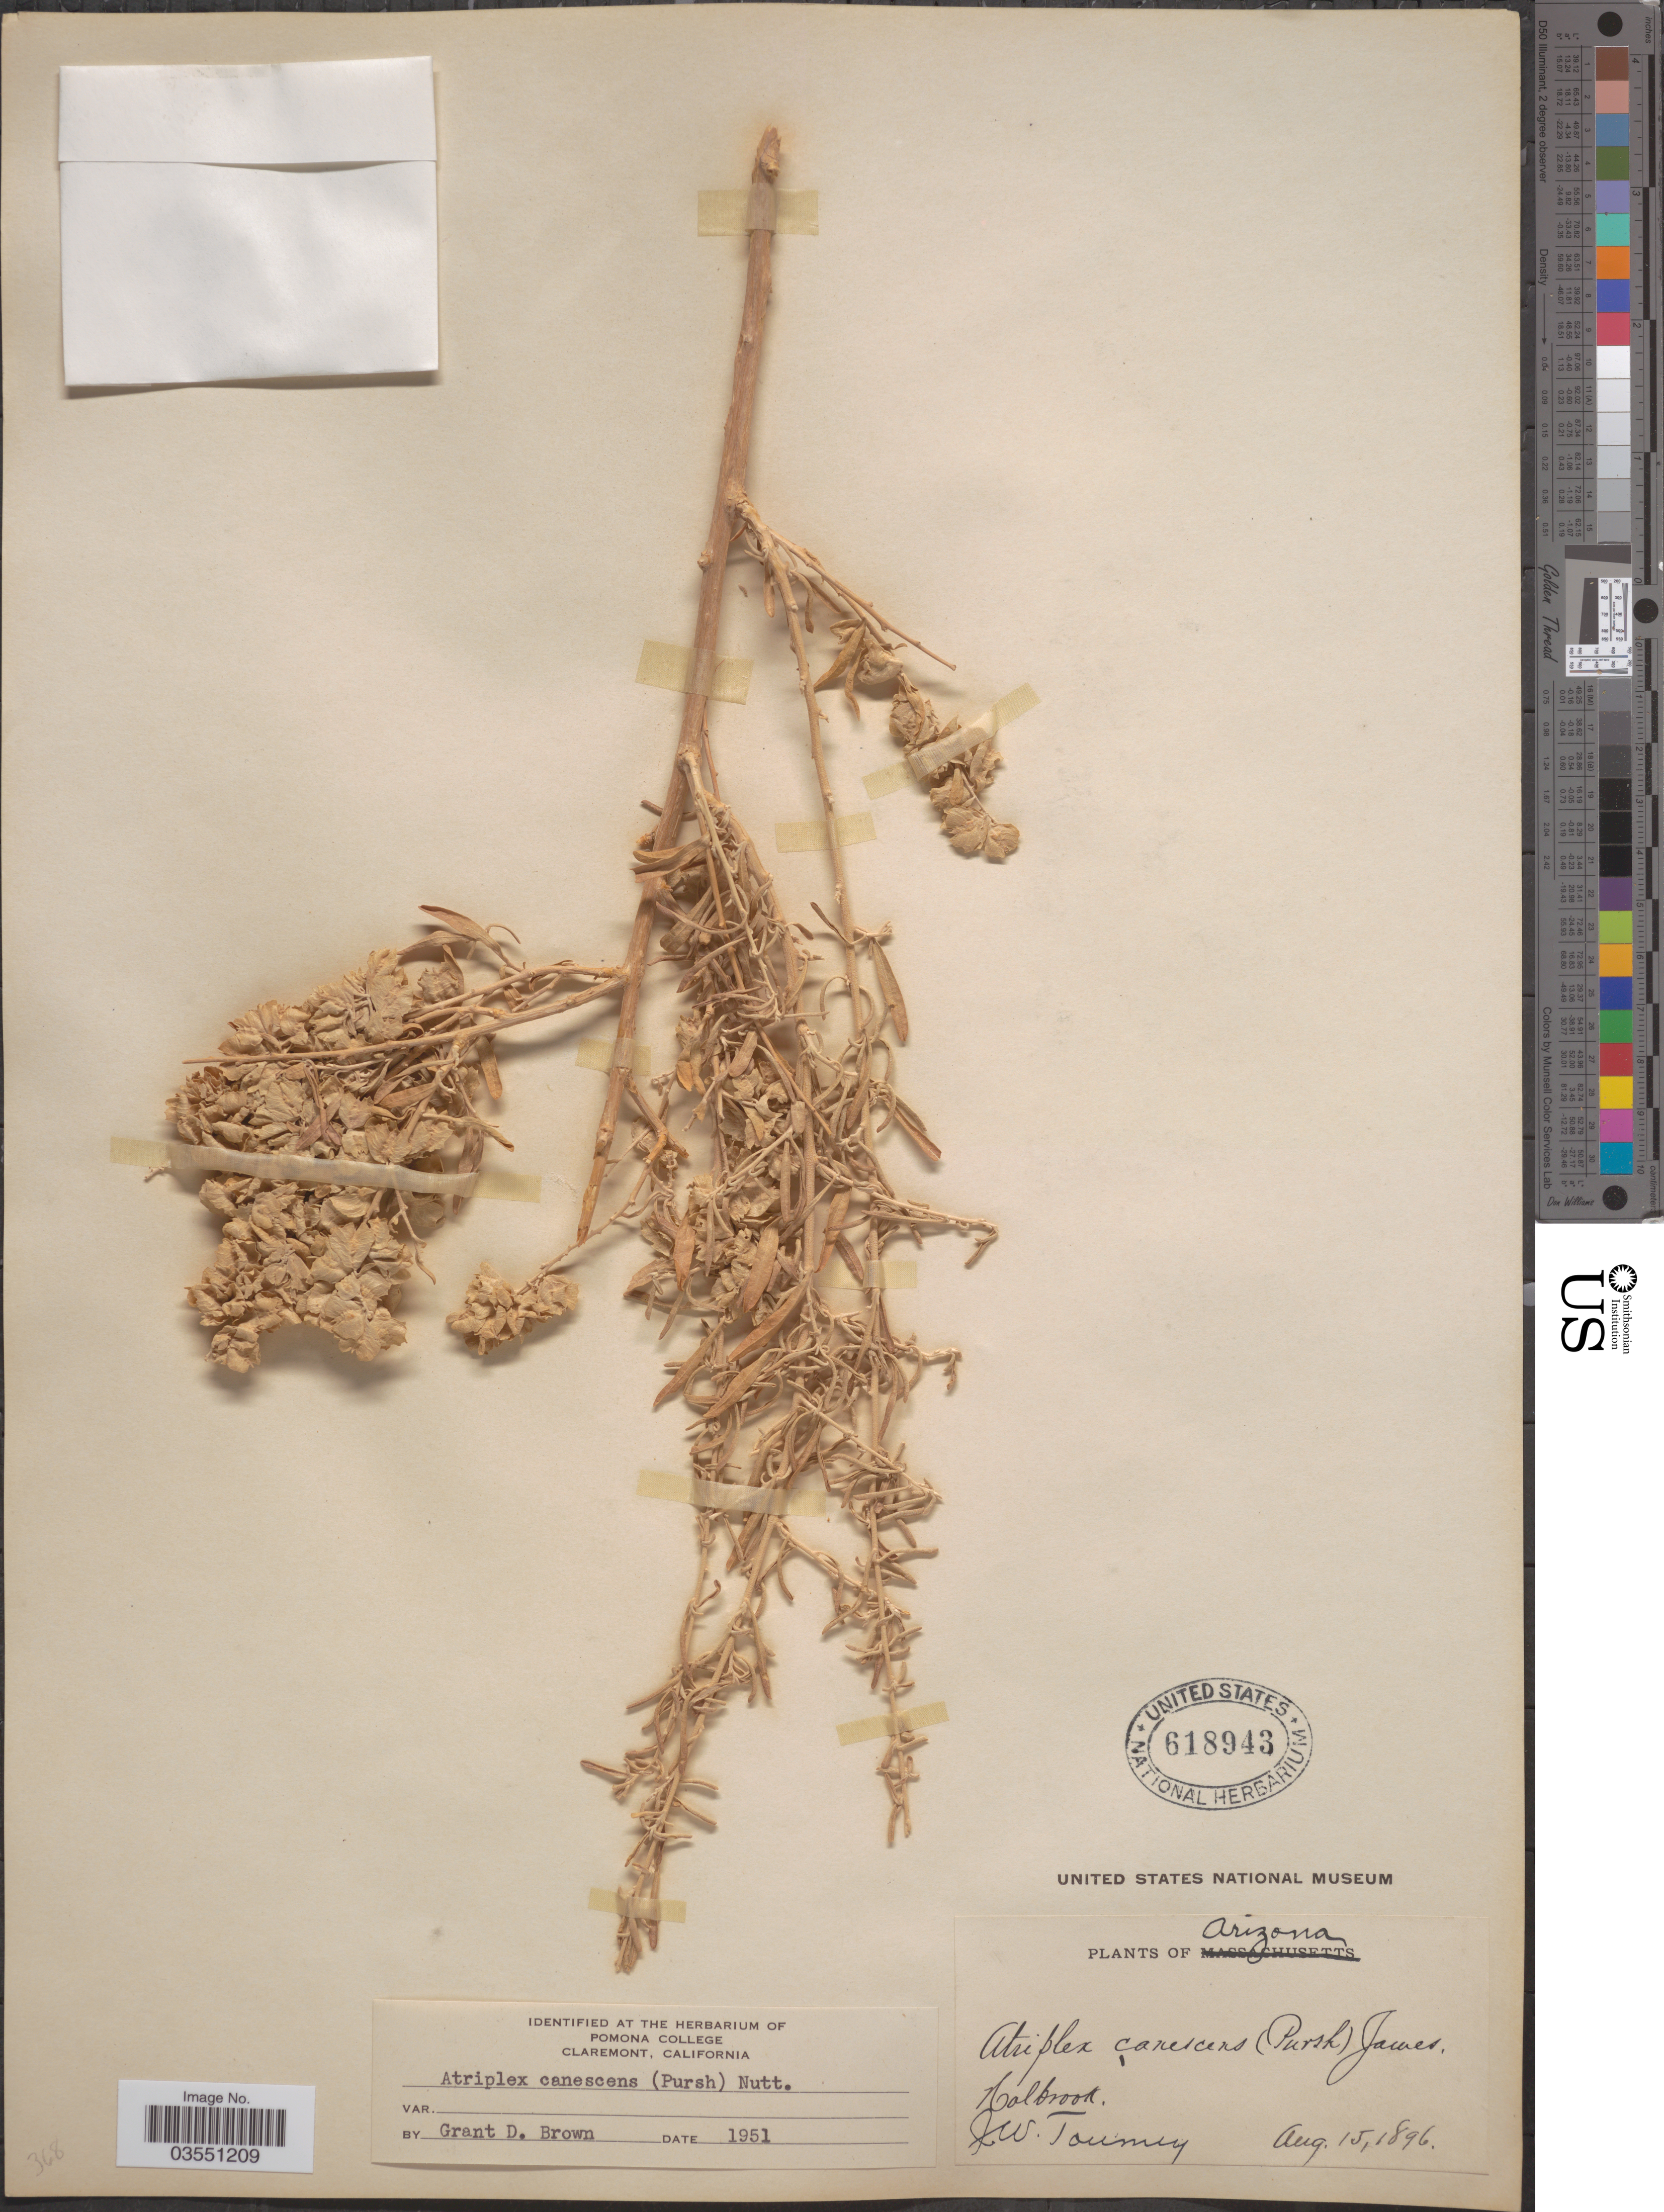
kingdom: Plantae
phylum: Tracheophyta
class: Magnoliopsida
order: Caryophyllales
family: Amaranthaceae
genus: Atriplex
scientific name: Atriplex canescens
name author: (Pursh) Nutt.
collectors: J. W. Toumey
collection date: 1896-08-15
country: United States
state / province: Arizona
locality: Holbrook.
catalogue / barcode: US 618943